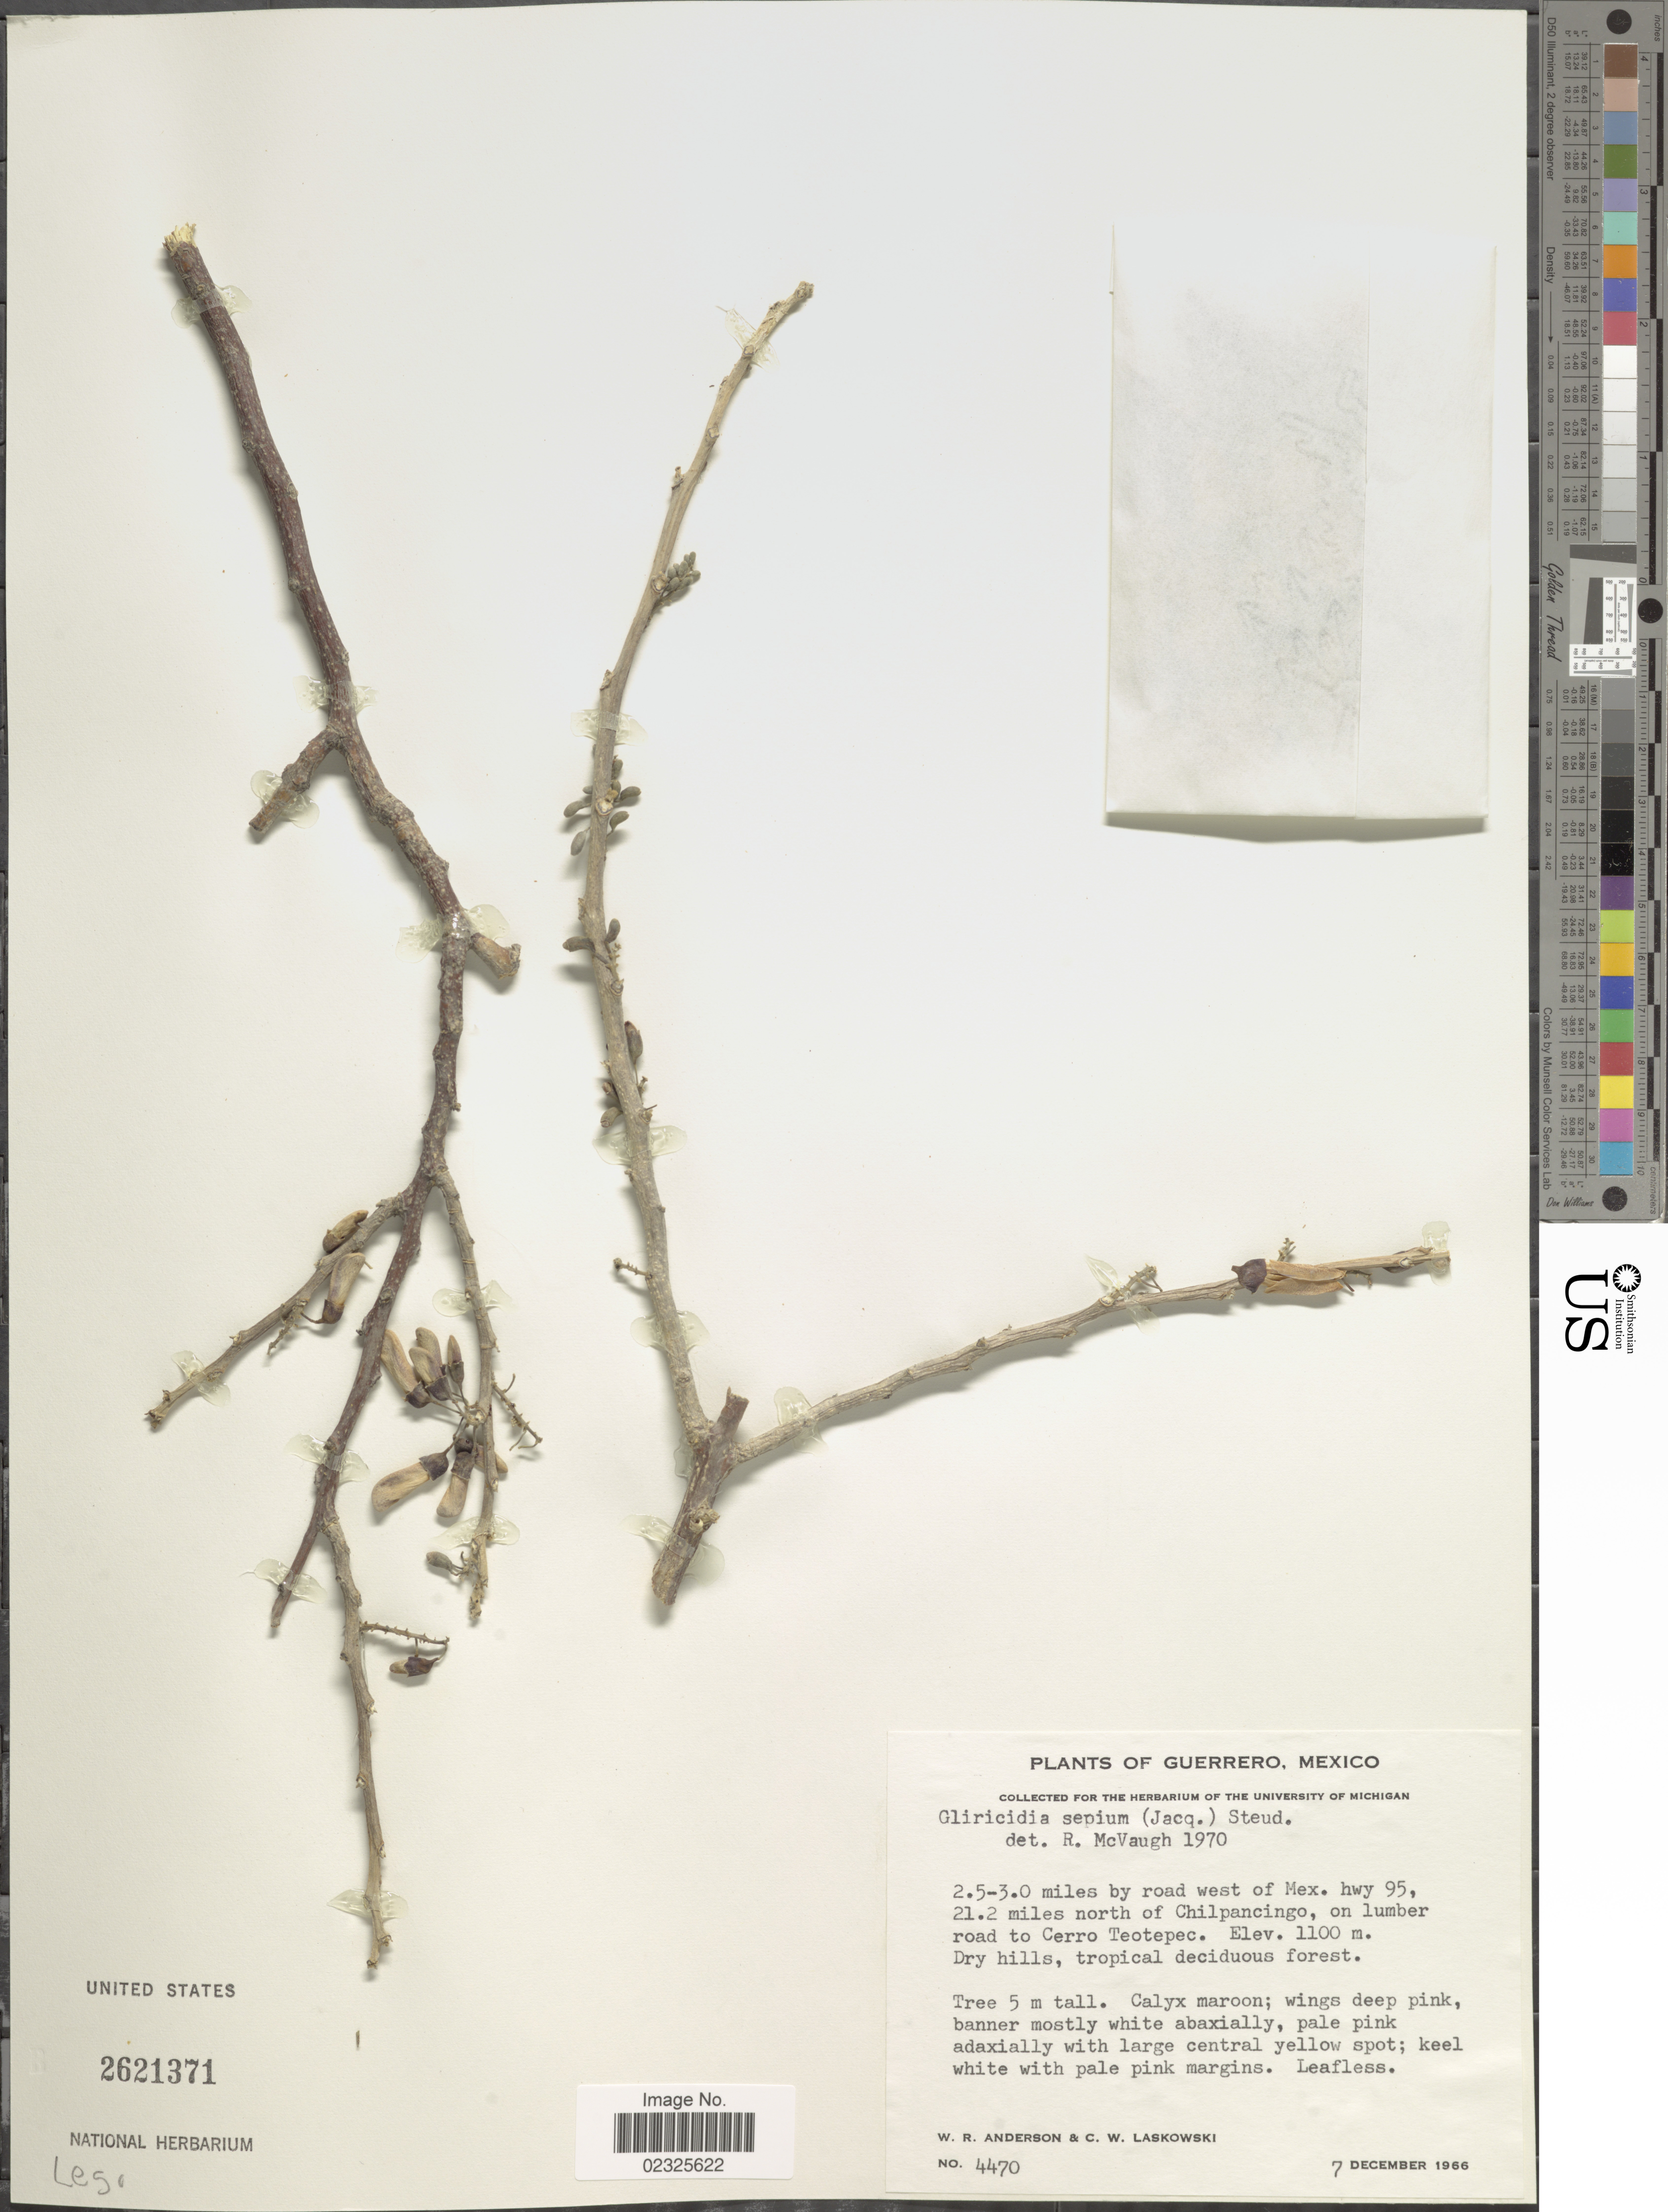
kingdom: Plantae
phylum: Tracheophyta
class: Magnoliopsida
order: Fabales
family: Fabaceae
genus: Gliricidia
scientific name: Gliricidia sepium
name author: (Jacq.) Kunth ex Walp.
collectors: W. Anderson & C. Laskowski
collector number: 4470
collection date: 1966-12-07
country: Mexico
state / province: Guerrero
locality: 2.5- 3.0 miles by roas west of Mex. hwy 95, 21.2 miles north of Chilpancingo, on lumber road to Cerro Teotepec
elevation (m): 1100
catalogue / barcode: US 2621371